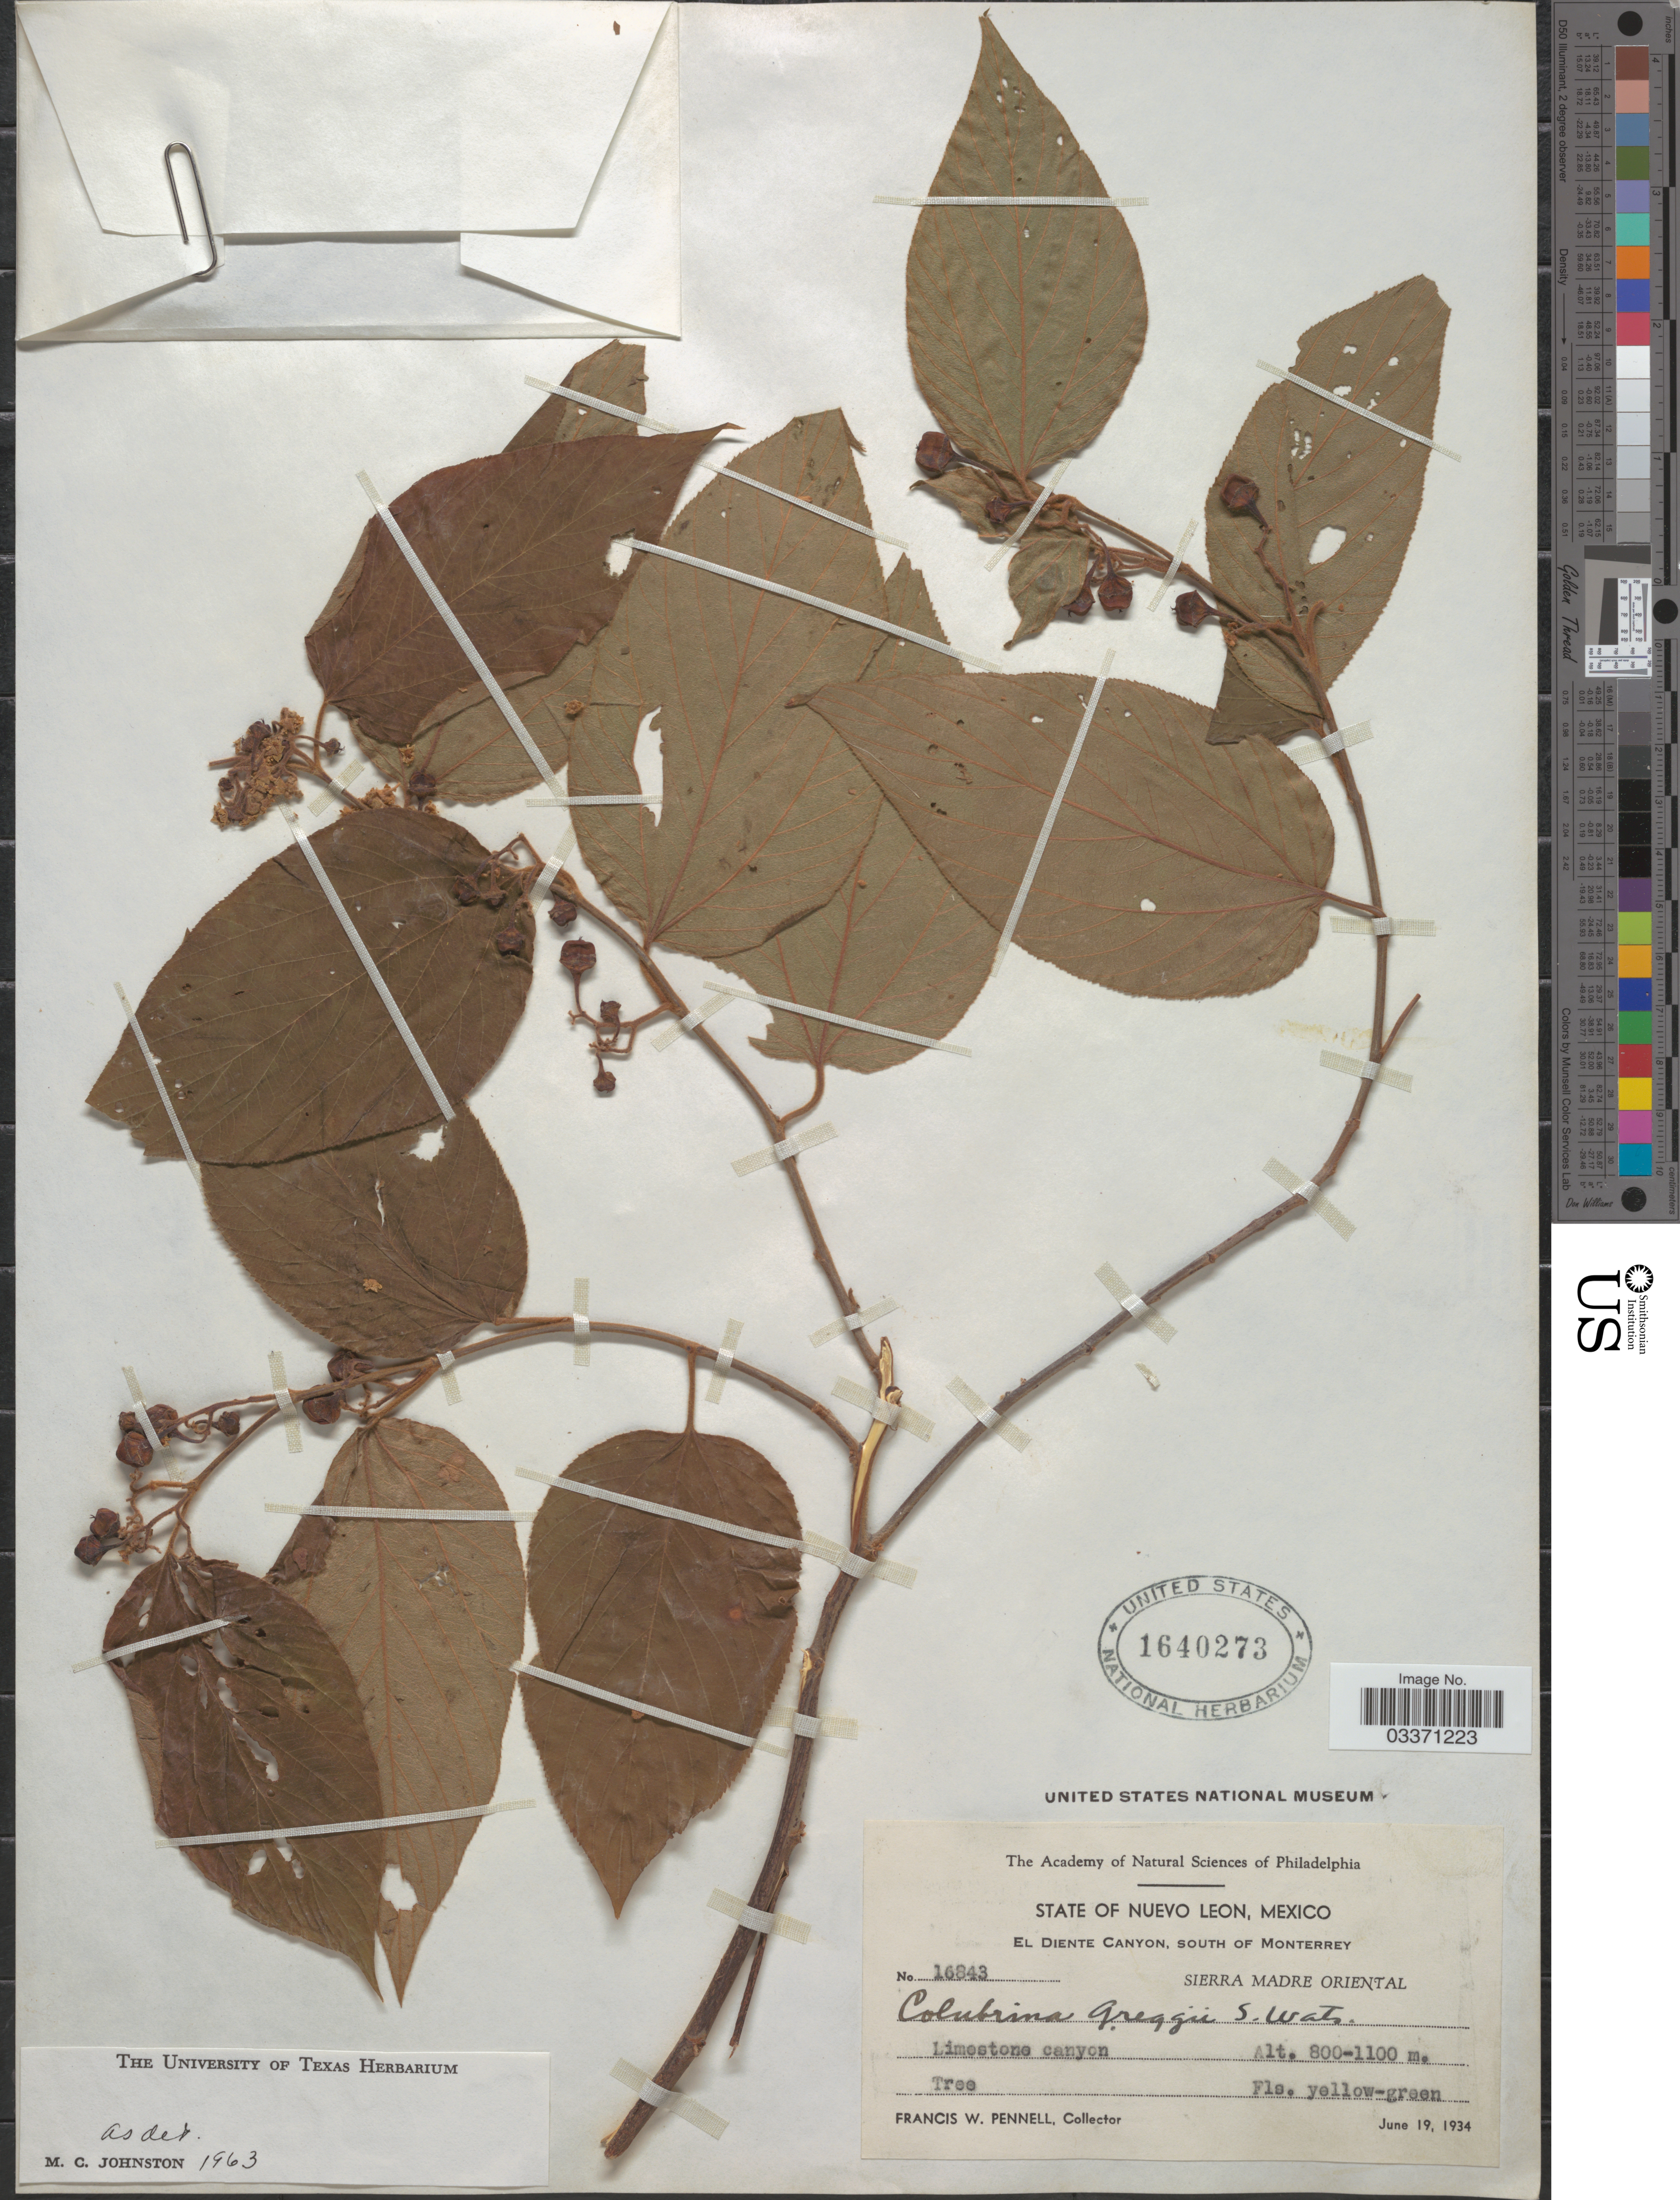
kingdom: Plantae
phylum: Tracheophyta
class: Magnoliopsida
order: Rosales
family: Rhamnaceae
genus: Colubrina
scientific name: Colubrina greggii var. greggii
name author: S. Watson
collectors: F. W. Pennell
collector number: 16843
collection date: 1934-06-19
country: Mexico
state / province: Nuevo León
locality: El Diente Canyon, south of Monterrey, Sierra Madre Oriental.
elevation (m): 800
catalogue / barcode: US 1640273